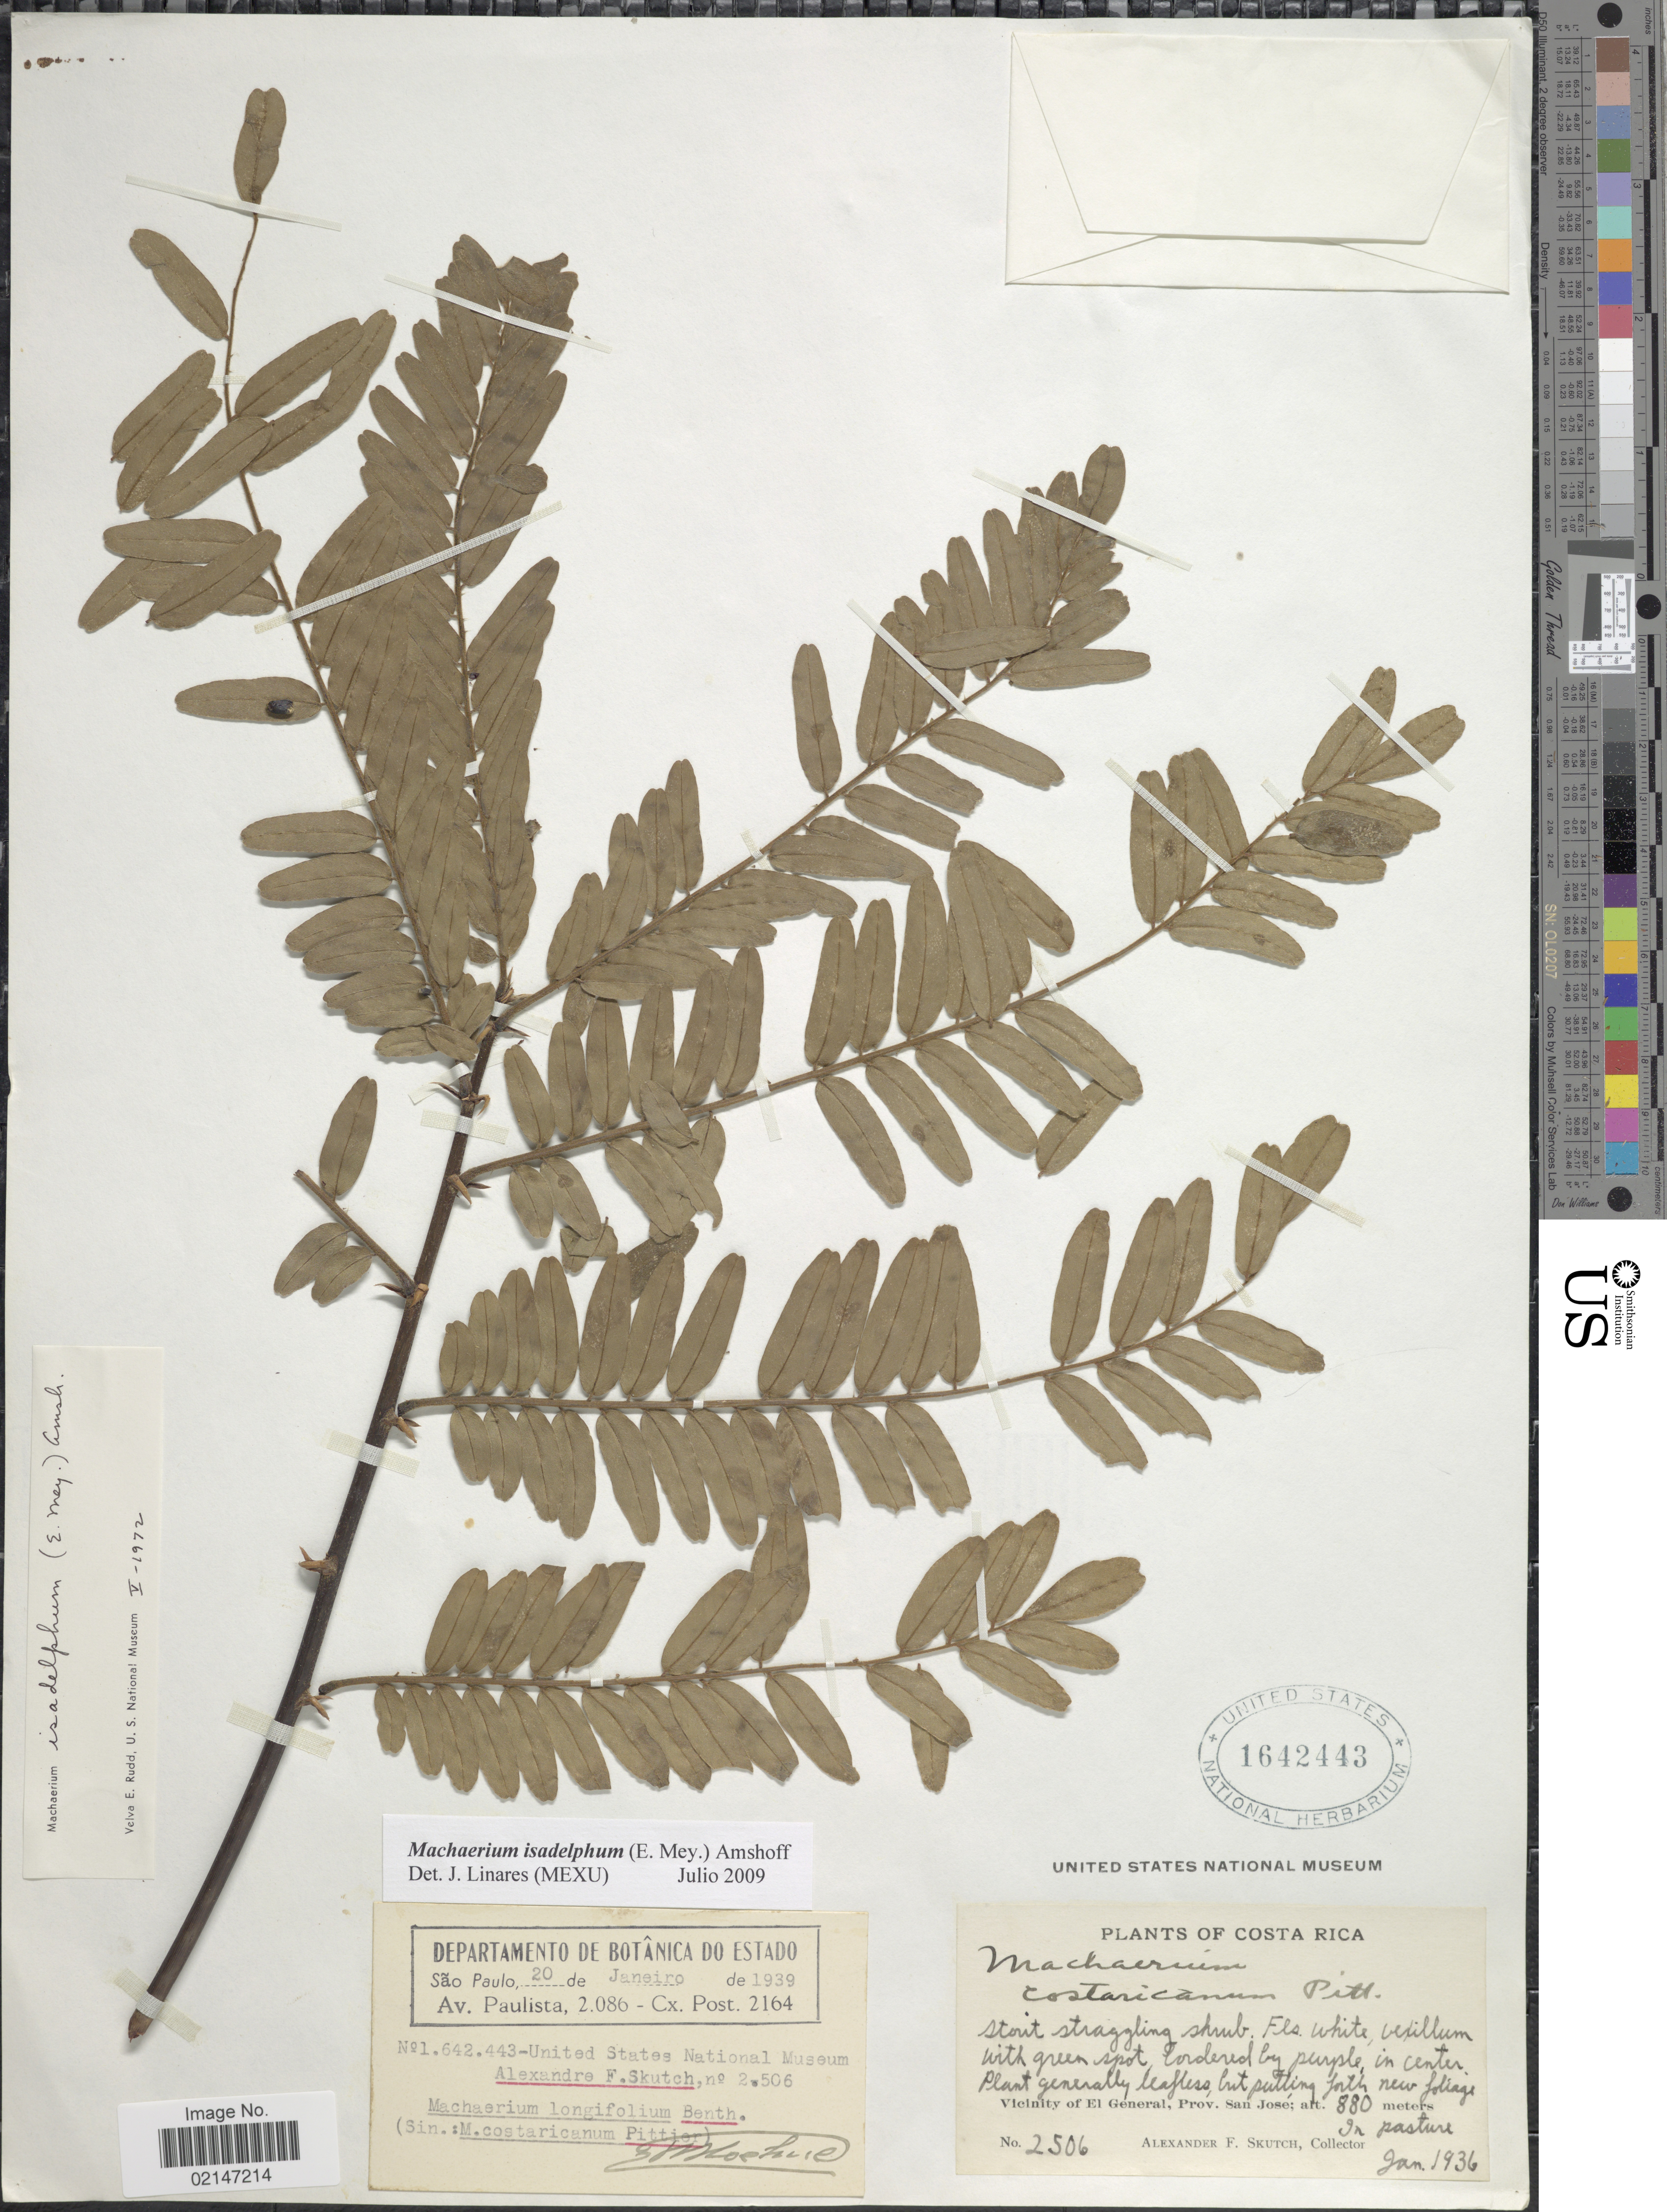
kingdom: Plantae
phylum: Tracheophyta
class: Magnoliopsida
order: Fabales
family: Fabaceae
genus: Machaerium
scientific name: Machaerium isadelphum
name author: (E. Mey.) Amshoff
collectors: A. F. Skutch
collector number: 2506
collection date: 1936-01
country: Costa Rica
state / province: San José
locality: Vicinity of El General, In pasture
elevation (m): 880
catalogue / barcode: US 1642443